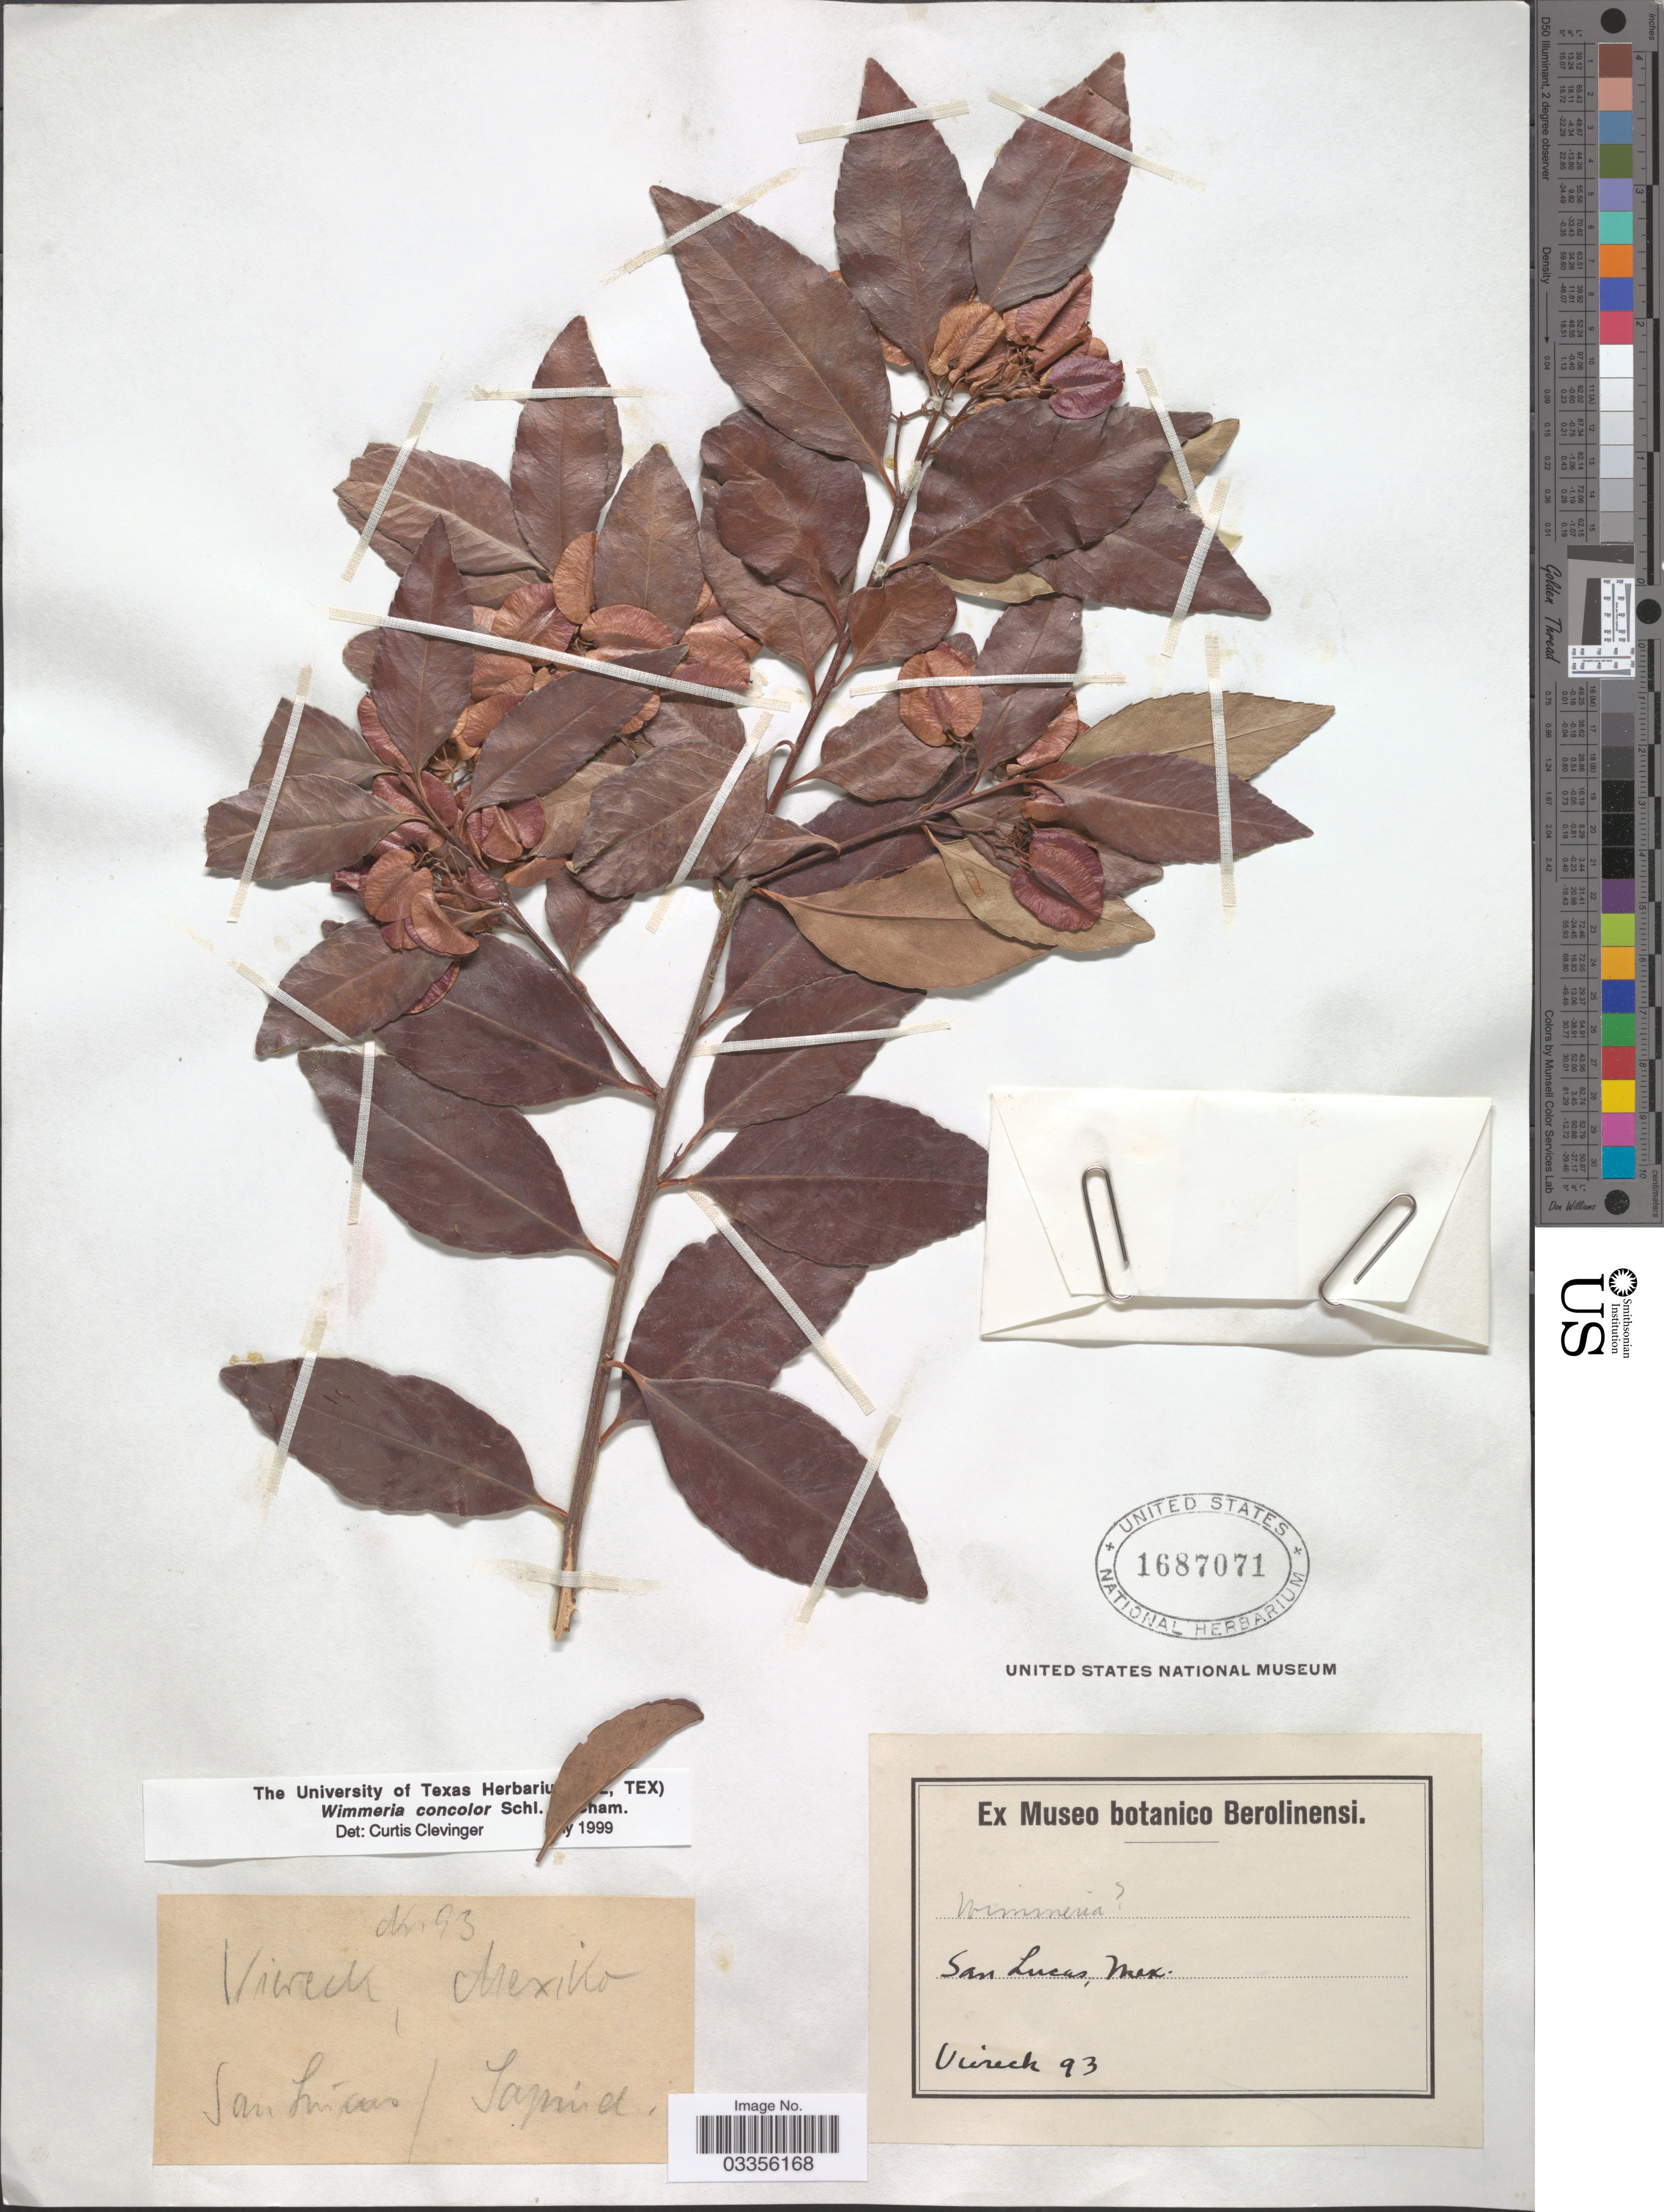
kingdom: Plantae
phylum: Tracheophyta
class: Magnoliopsida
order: Celastrales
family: Celastraceae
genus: Wimmeria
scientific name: Wimmeria concolor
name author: Schltdl. & Cham.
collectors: -. Viereck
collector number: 93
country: Mexico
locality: San Lucas/ Sapina [interpreted].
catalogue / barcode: US 1687071